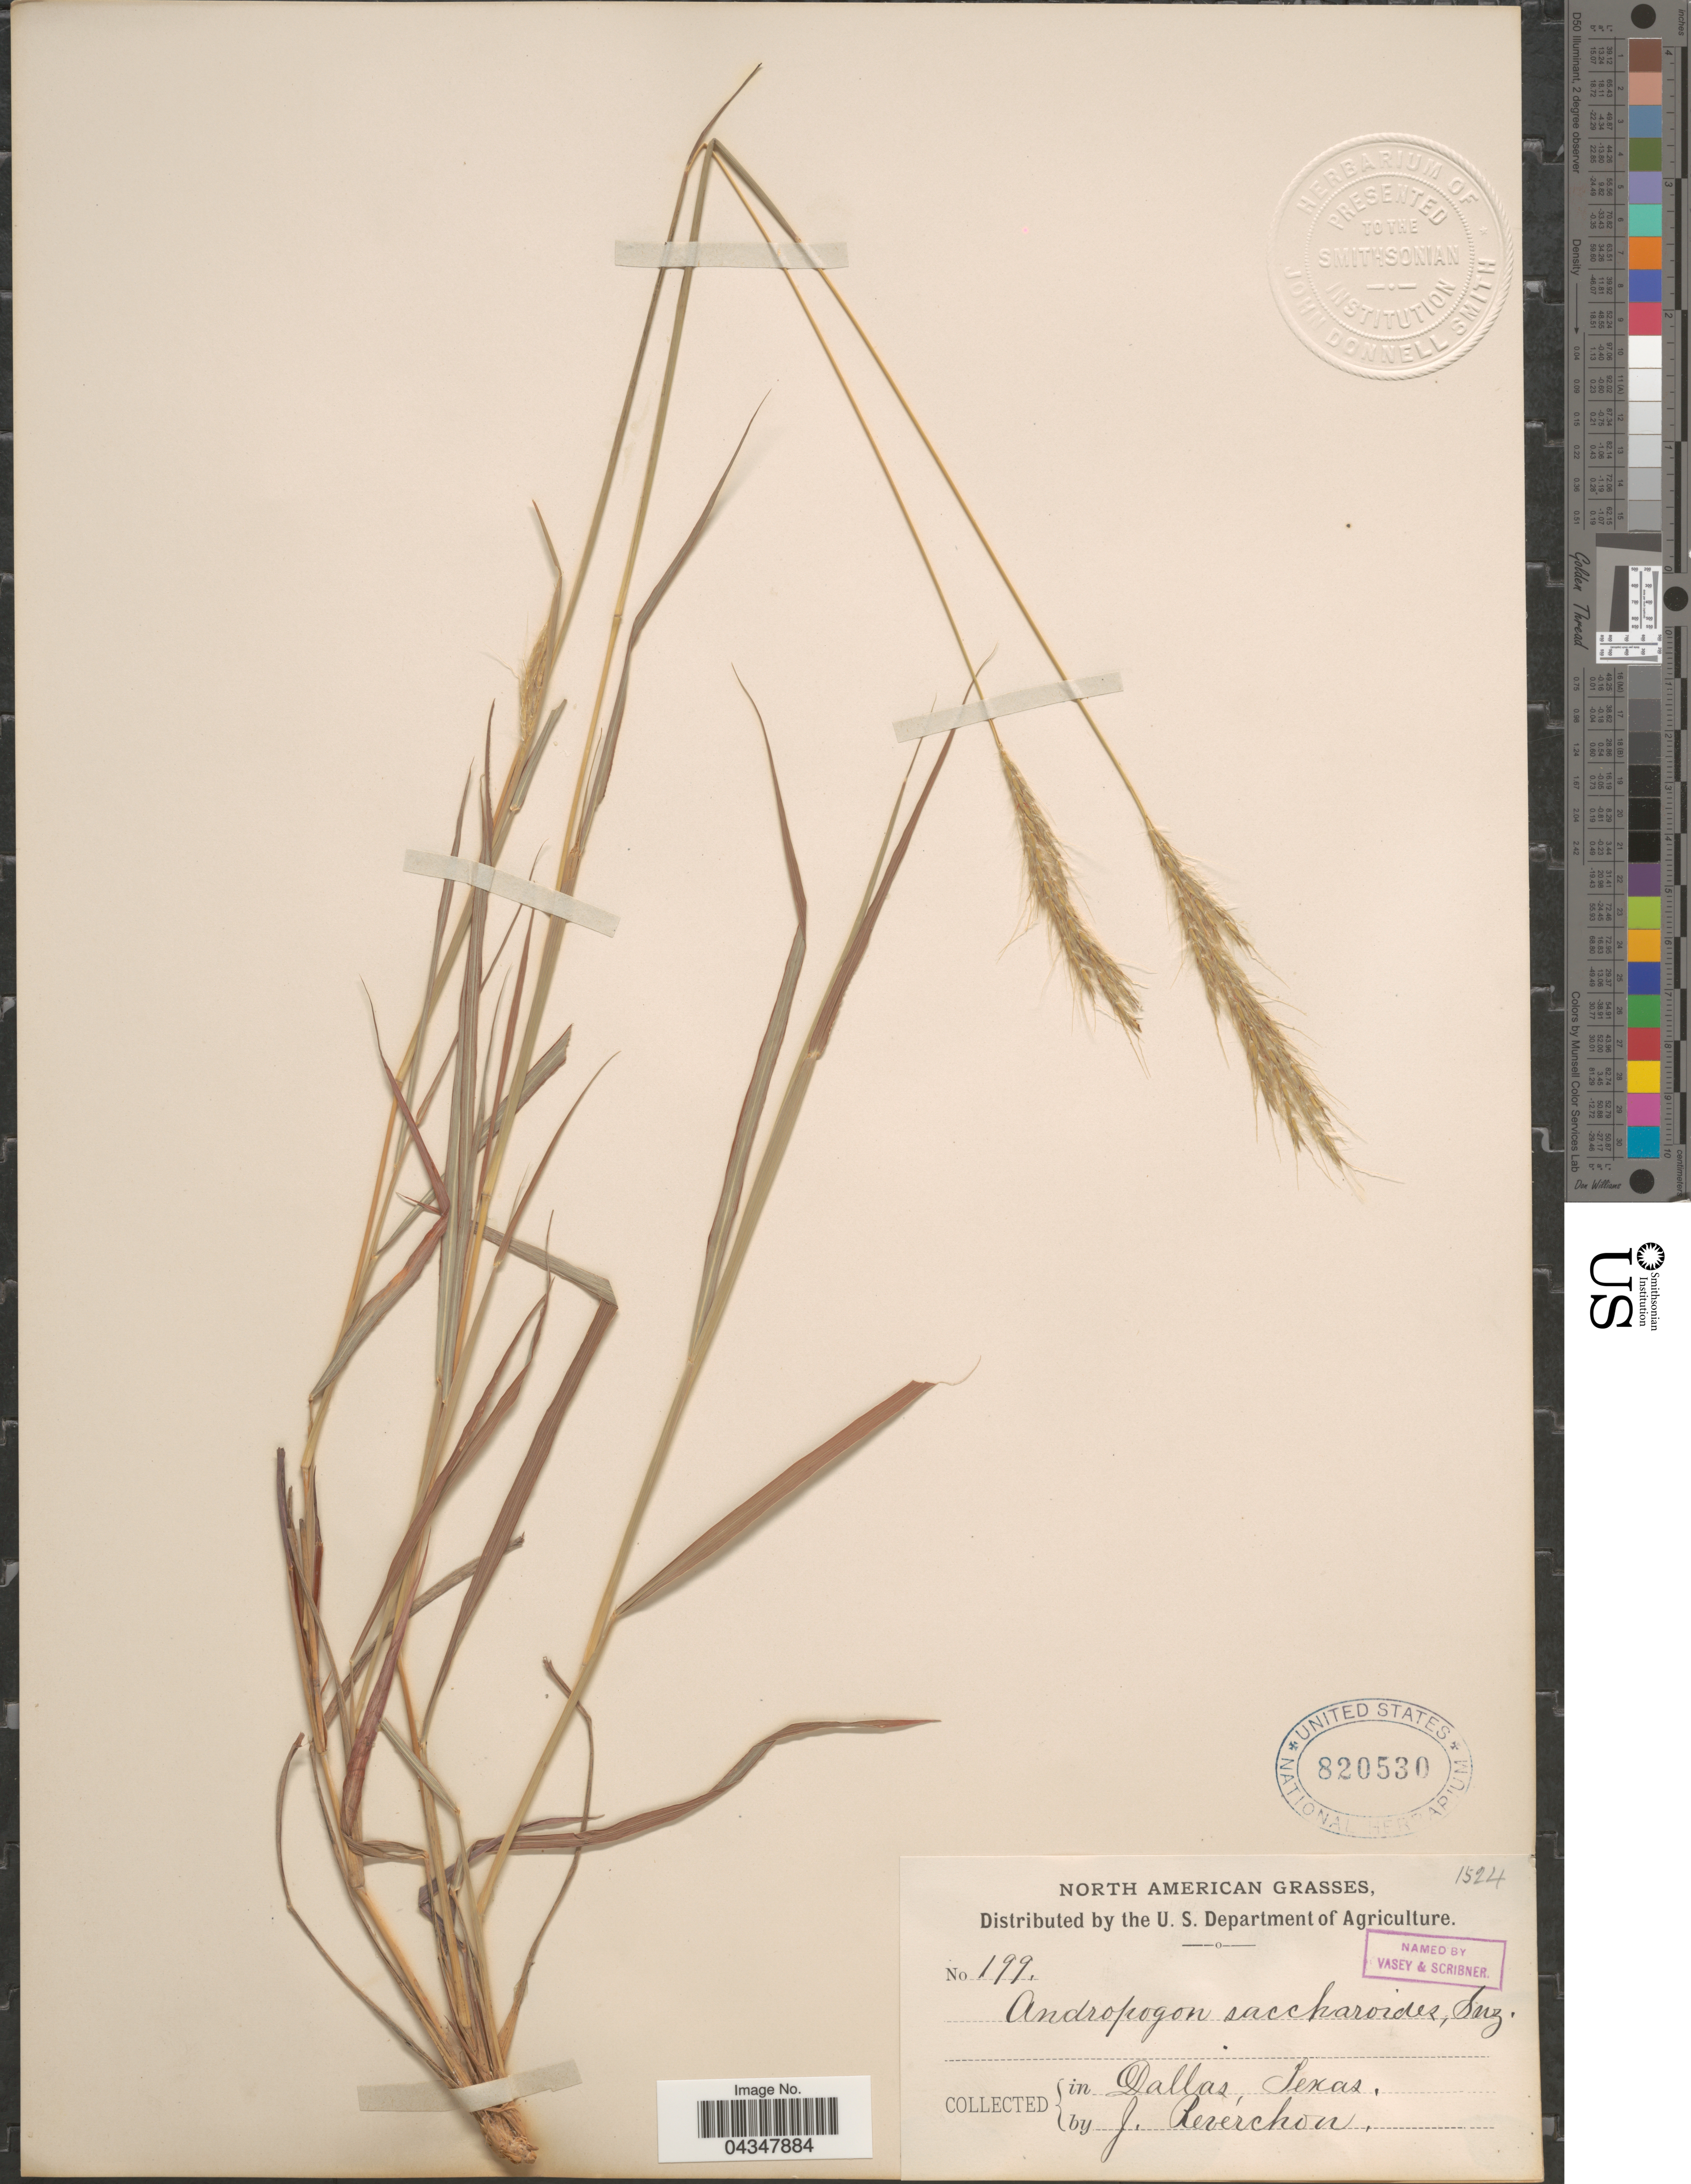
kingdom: Plantae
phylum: Tracheophyta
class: Liliopsida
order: Poales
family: Poaceae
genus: Bothriochloa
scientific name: Bothriochloa saccharoides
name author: (Sw.) Rydb.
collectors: J. Reverchon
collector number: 199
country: United States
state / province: Texas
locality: Dallas.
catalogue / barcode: US 820530